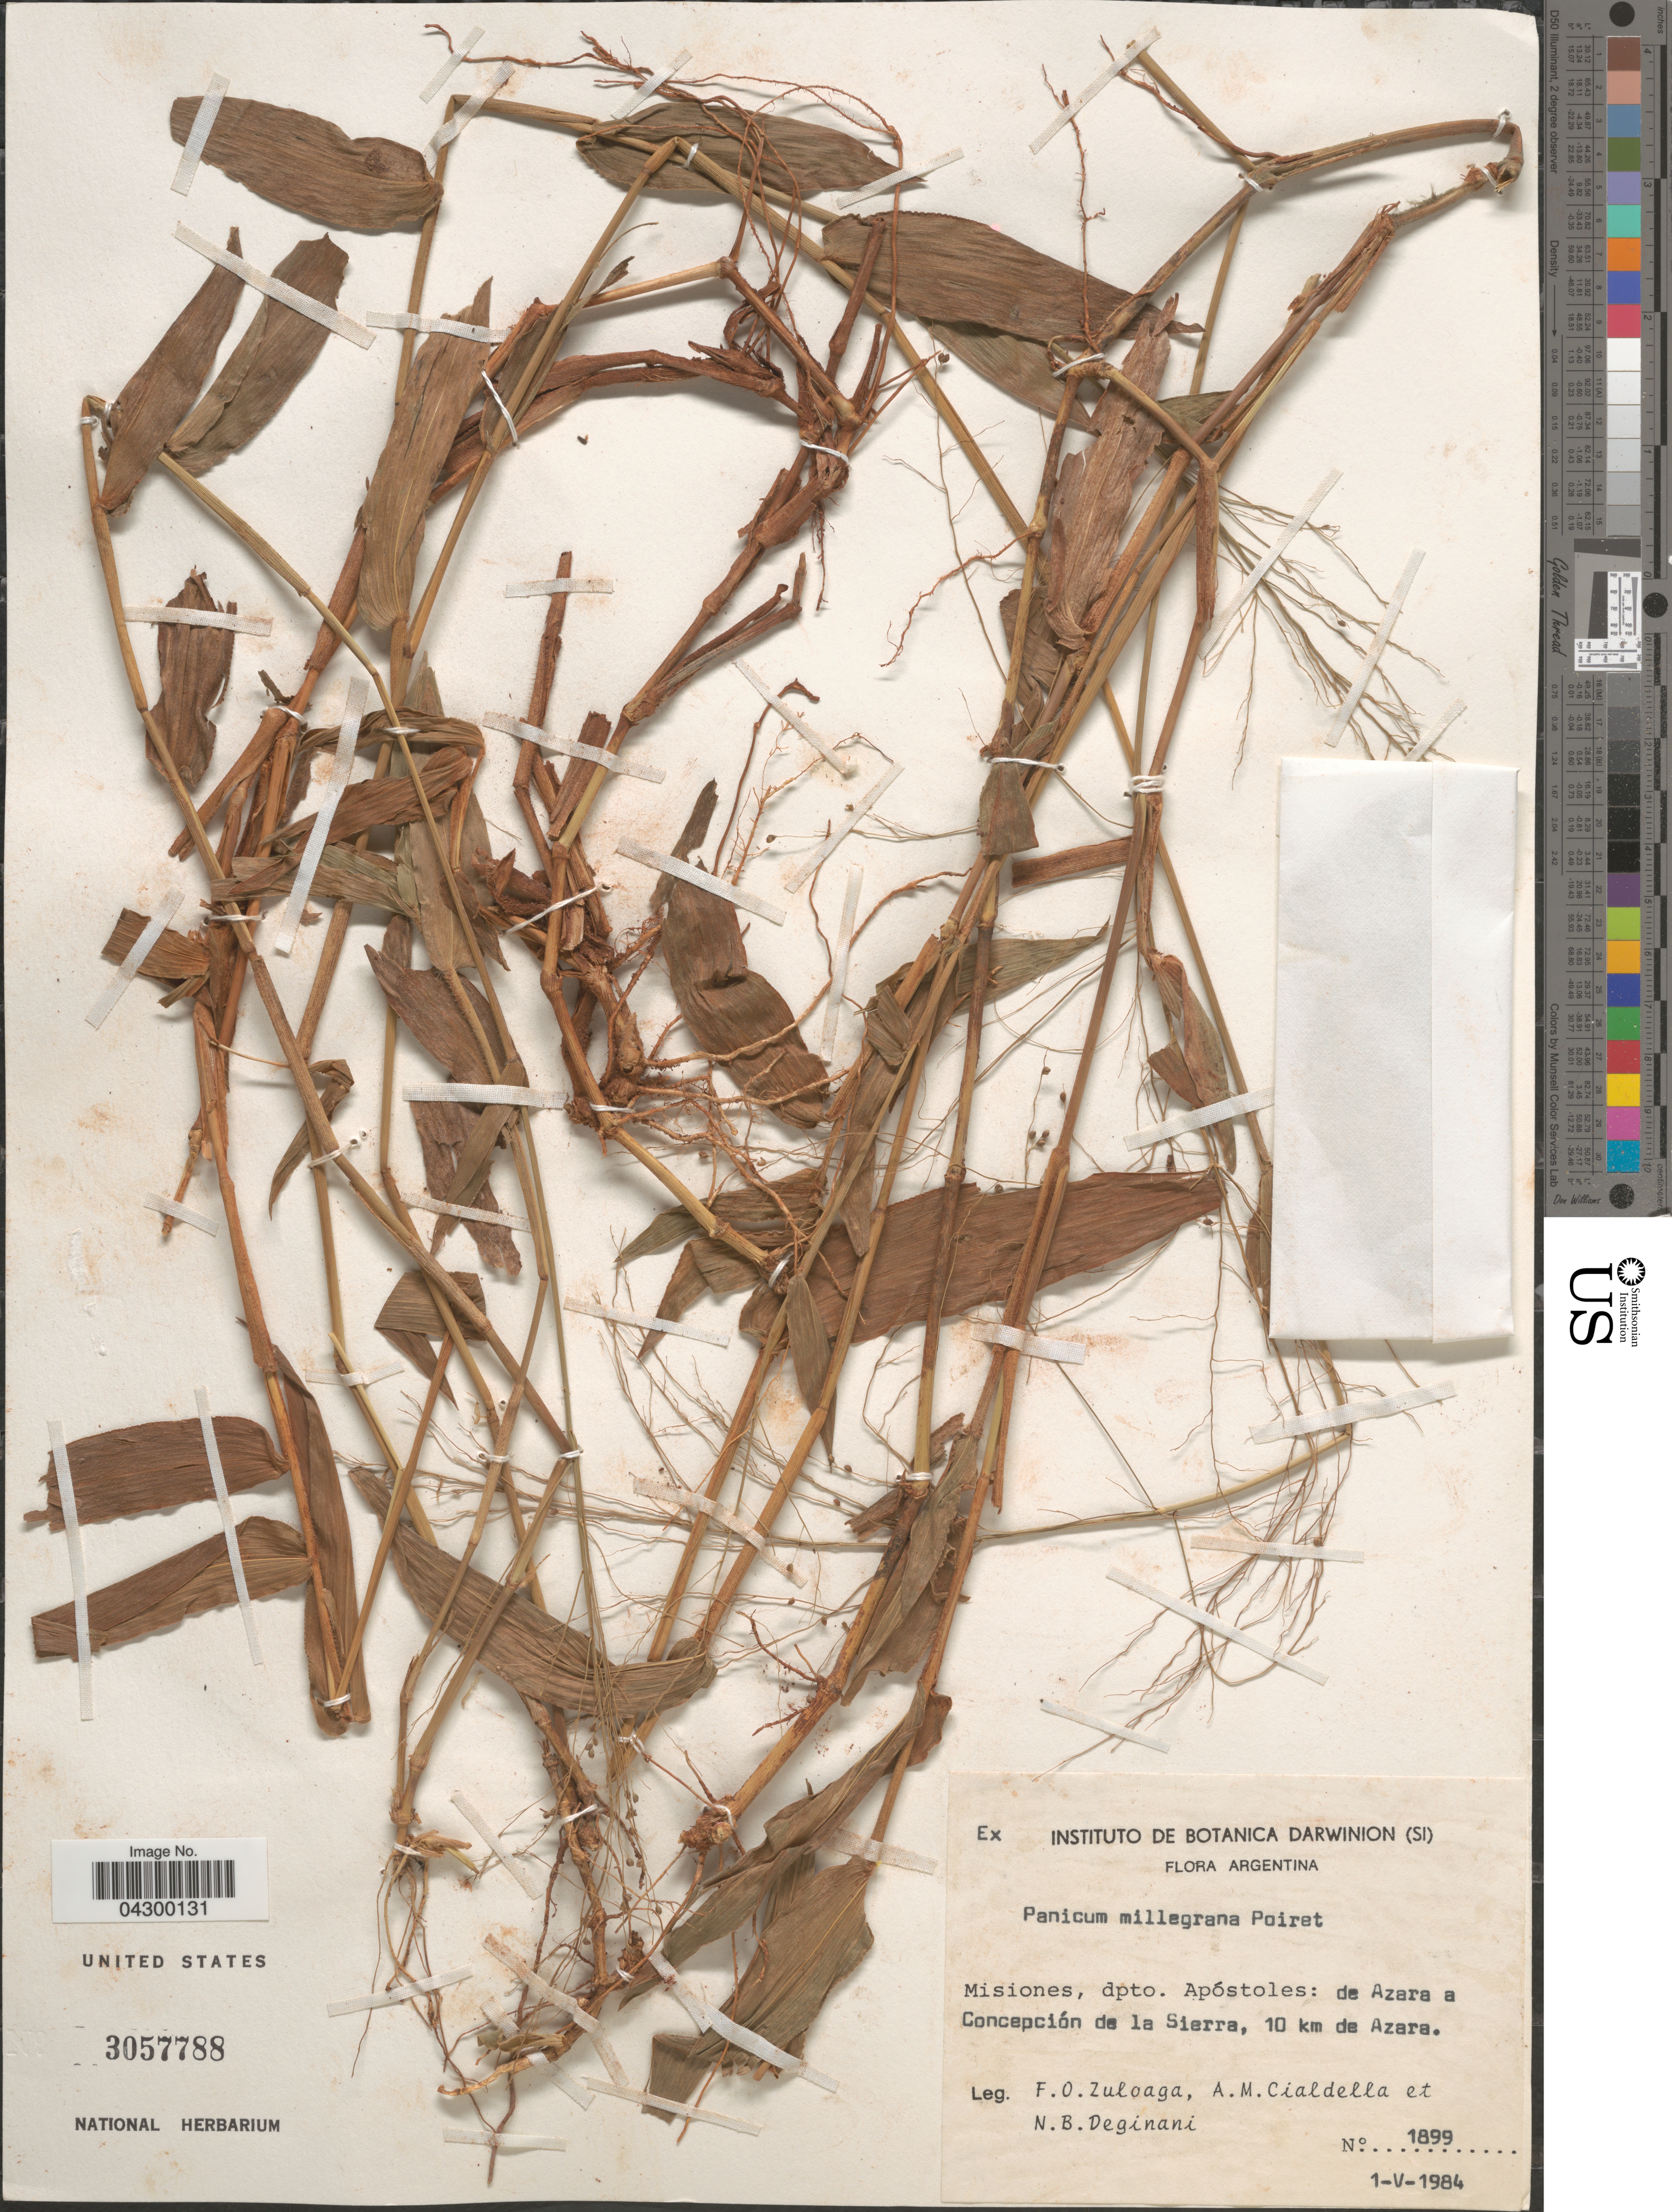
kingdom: Plantae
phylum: Tracheophyta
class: Liliopsida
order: Poales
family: Poaceae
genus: Panicum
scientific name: Panicum millegrana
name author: Poir.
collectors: F. O. Zuloaga, A. M. Cialdella & N. Deginani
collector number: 1899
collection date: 1984-05-01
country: Argentina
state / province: Misiones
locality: Dpto. Apóstoles: de Azara a Concepción de la Sierra, 10 km de Azara.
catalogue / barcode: US 3057788